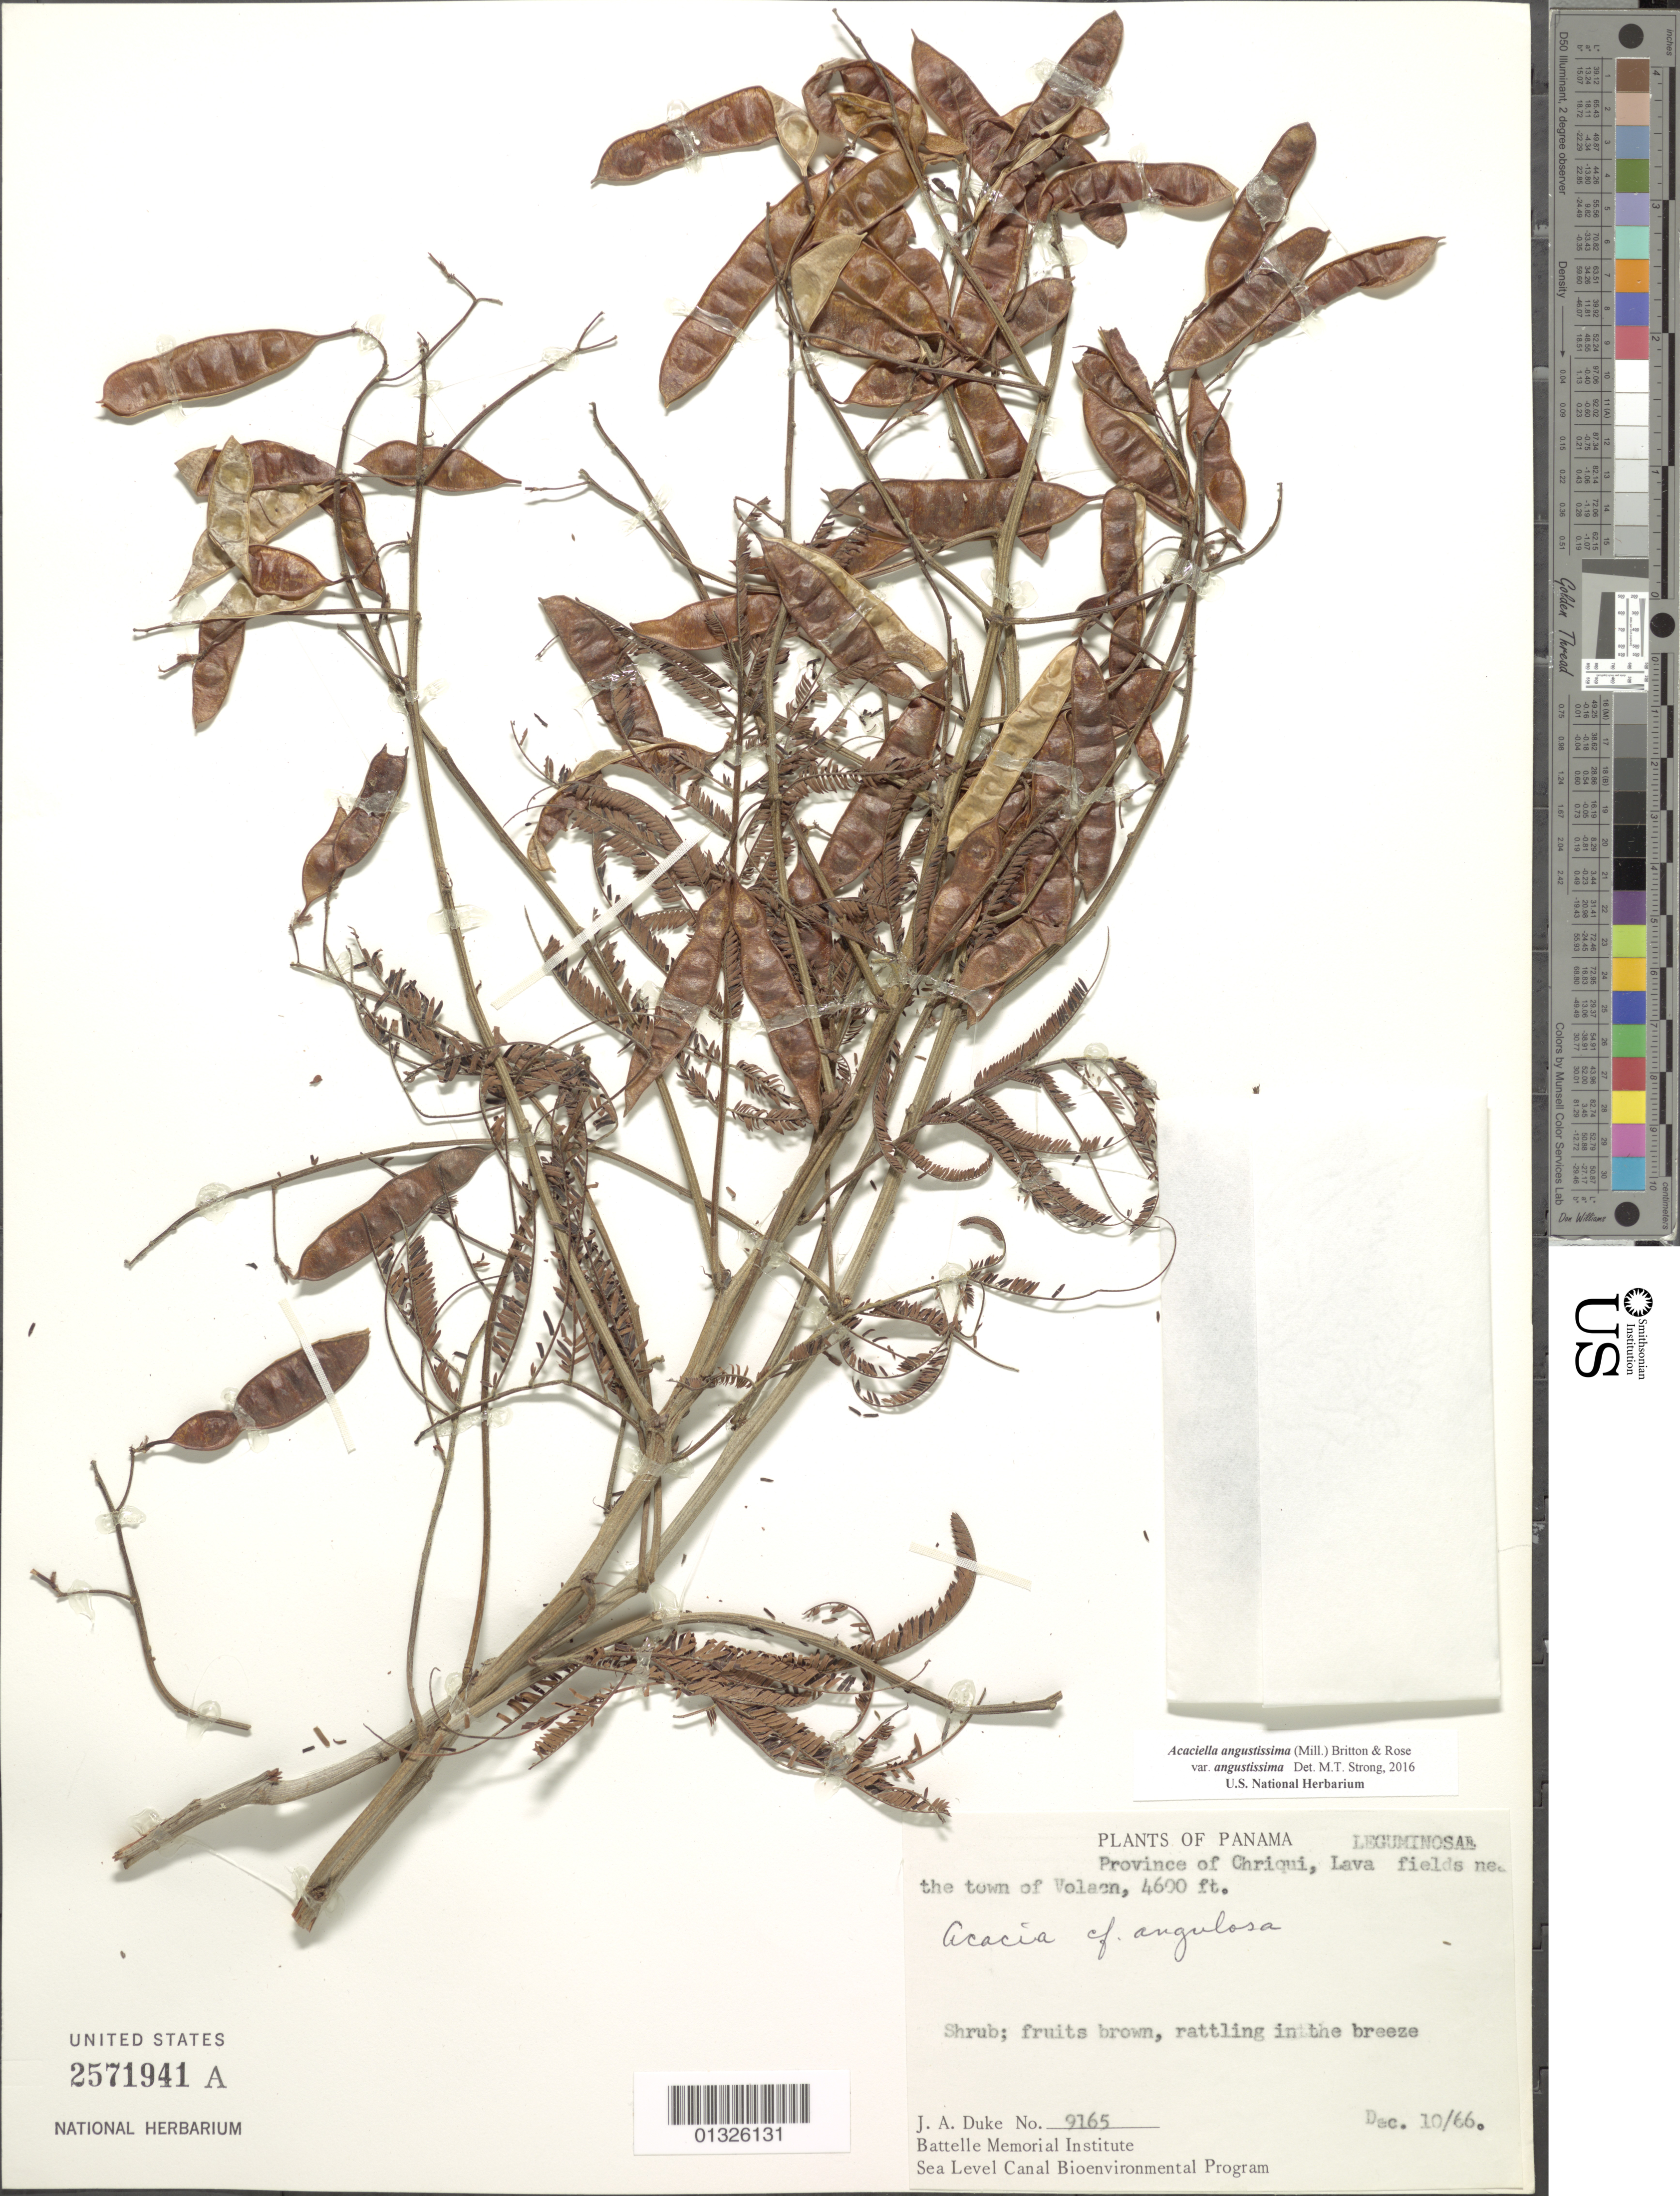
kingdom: Plantae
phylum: Tracheophyta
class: Magnoliopsida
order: Fabales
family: Fabaceae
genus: Acaciella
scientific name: Acaciella angustissima var. angustissima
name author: (Mill.) Britton & Rose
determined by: Strong, M. T., (US), Smithsonian Institution - National Museum of Natural History (UNITED STATES)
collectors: J. A. Duke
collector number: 9165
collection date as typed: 10 Dec 1966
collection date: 1966-12-10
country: Panama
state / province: Chiriquí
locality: Lava fields near the town of Volcan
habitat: Lava field.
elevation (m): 1402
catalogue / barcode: US 2571941A